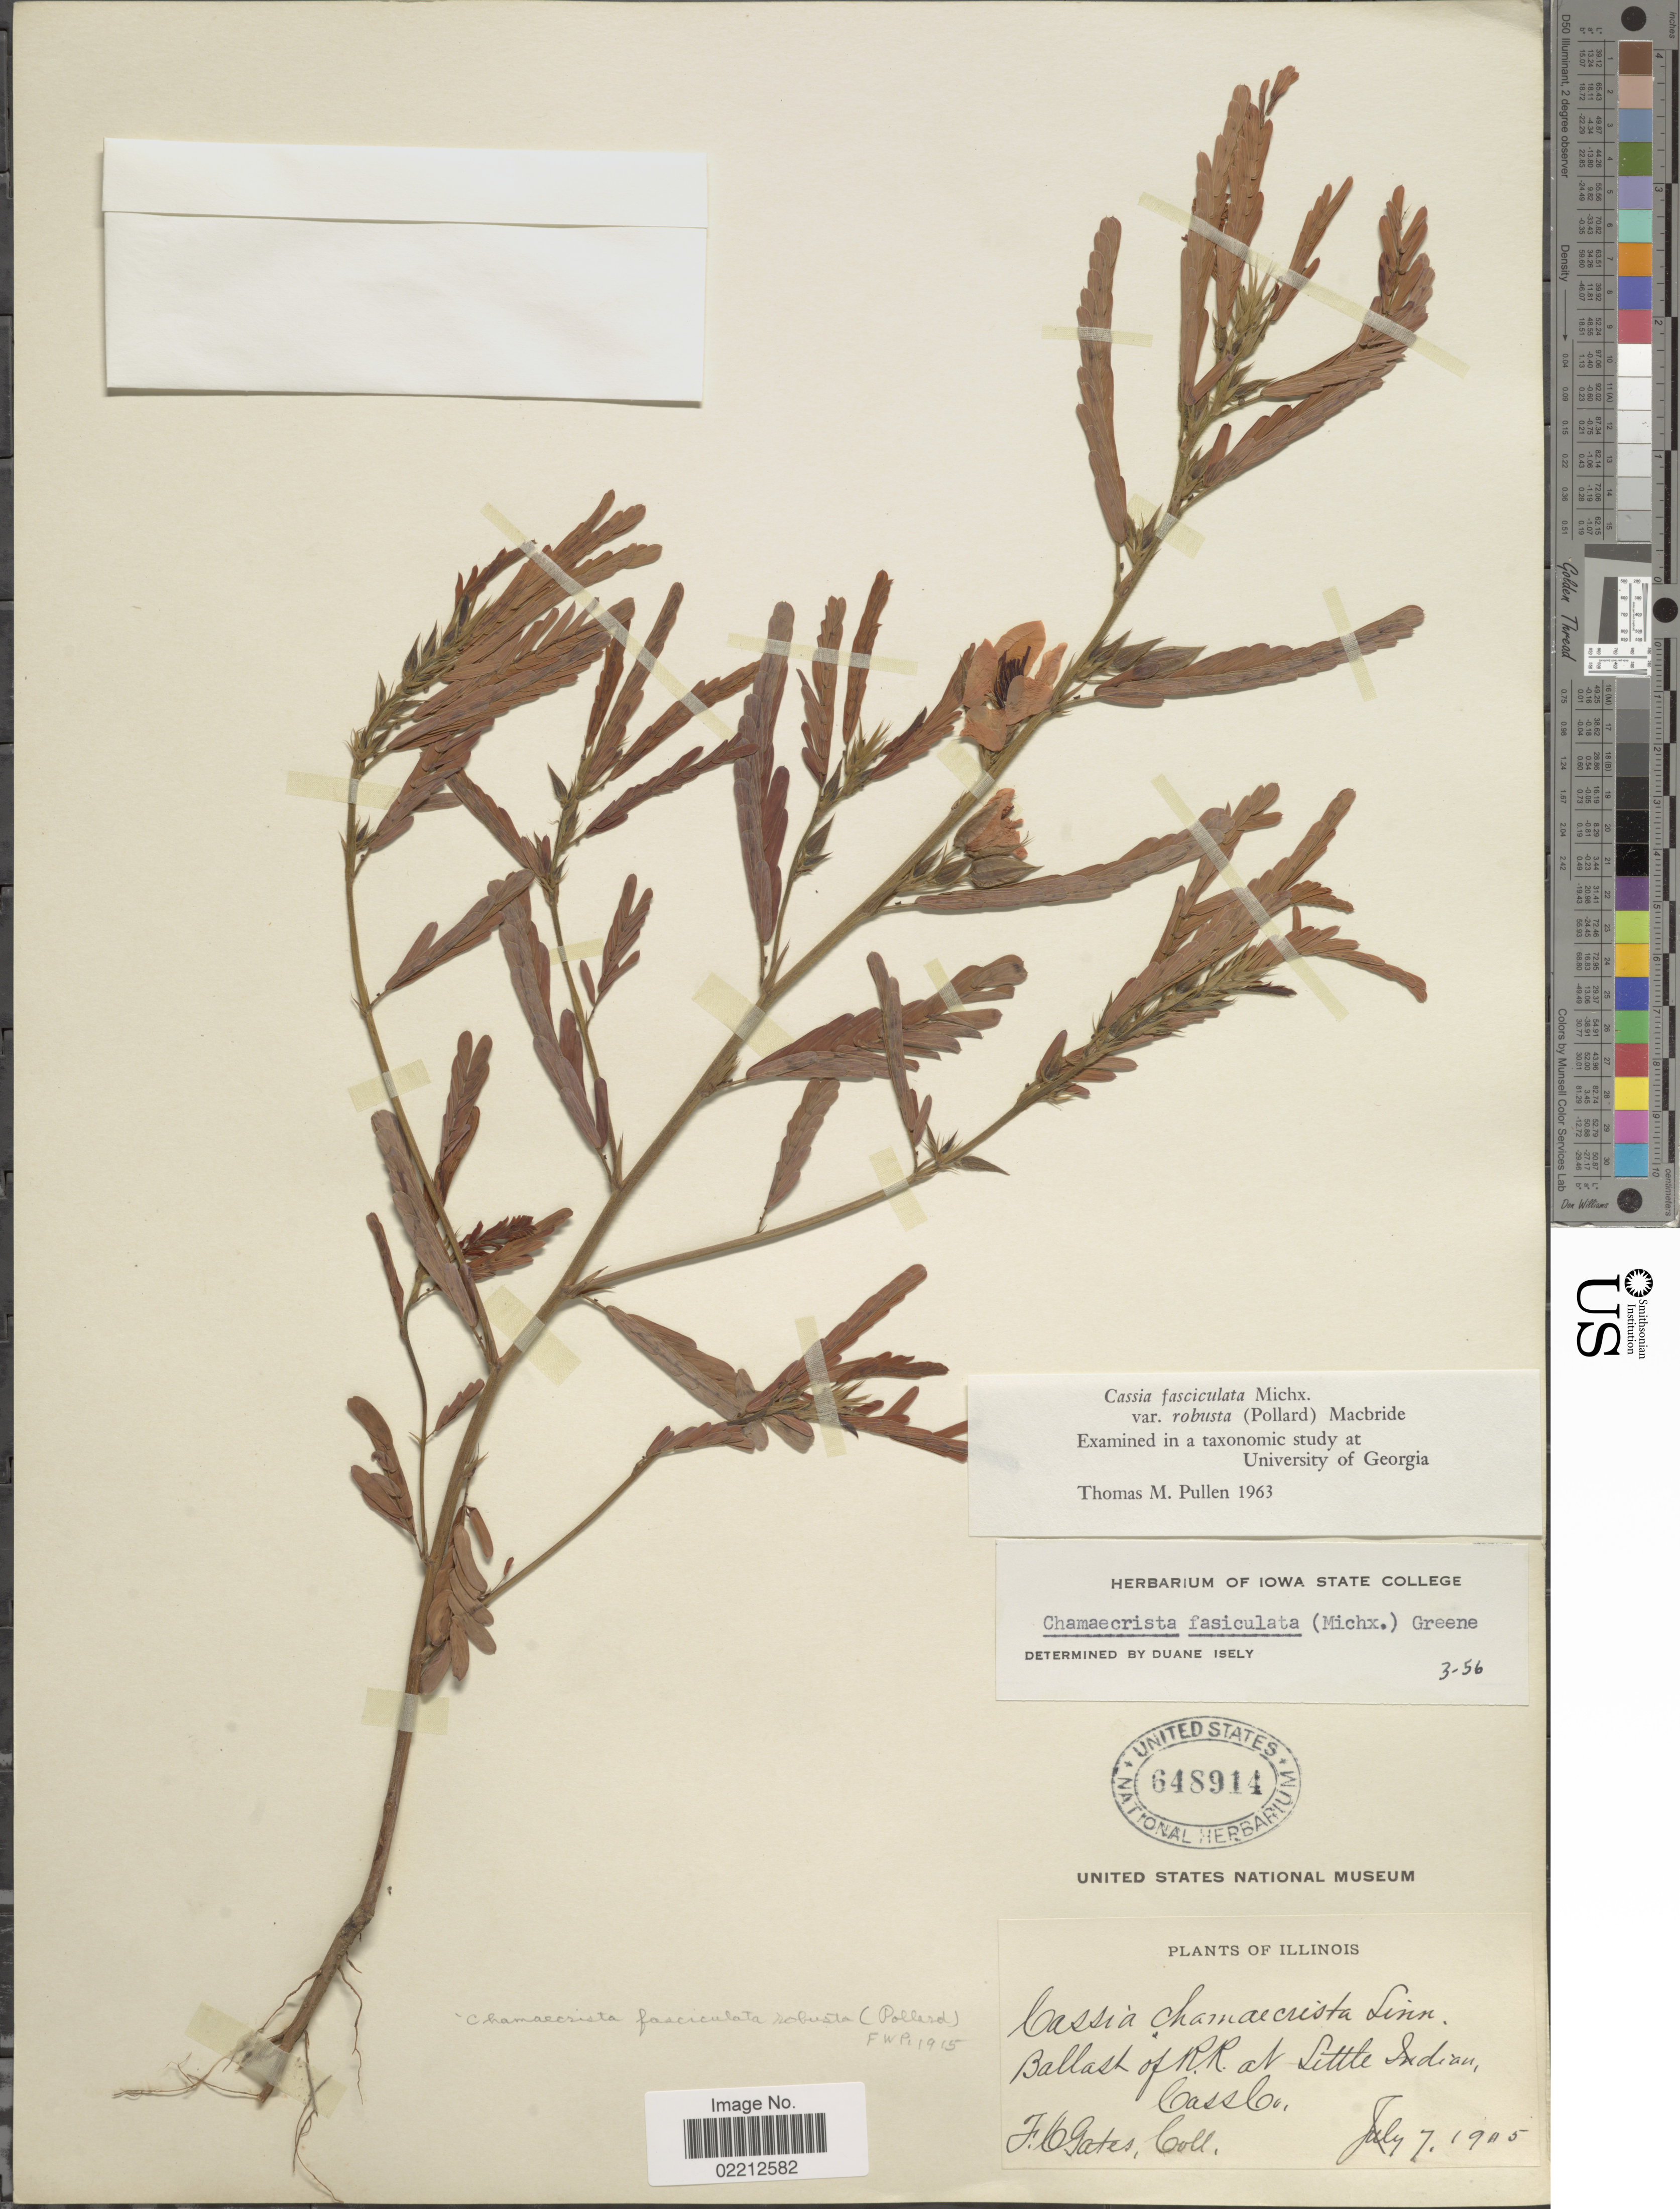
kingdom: Plantae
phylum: Tracheophyta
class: Magnoliopsida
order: Fabales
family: Fabaceae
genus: Chamaecrista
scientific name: Chamaecrista fasciculata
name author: (Michx.) Greene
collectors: F. C. Gates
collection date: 1905-07-07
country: United States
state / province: Illinois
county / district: Cass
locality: Ballast of RR at Little Indian, Cass Co.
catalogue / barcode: US 648914